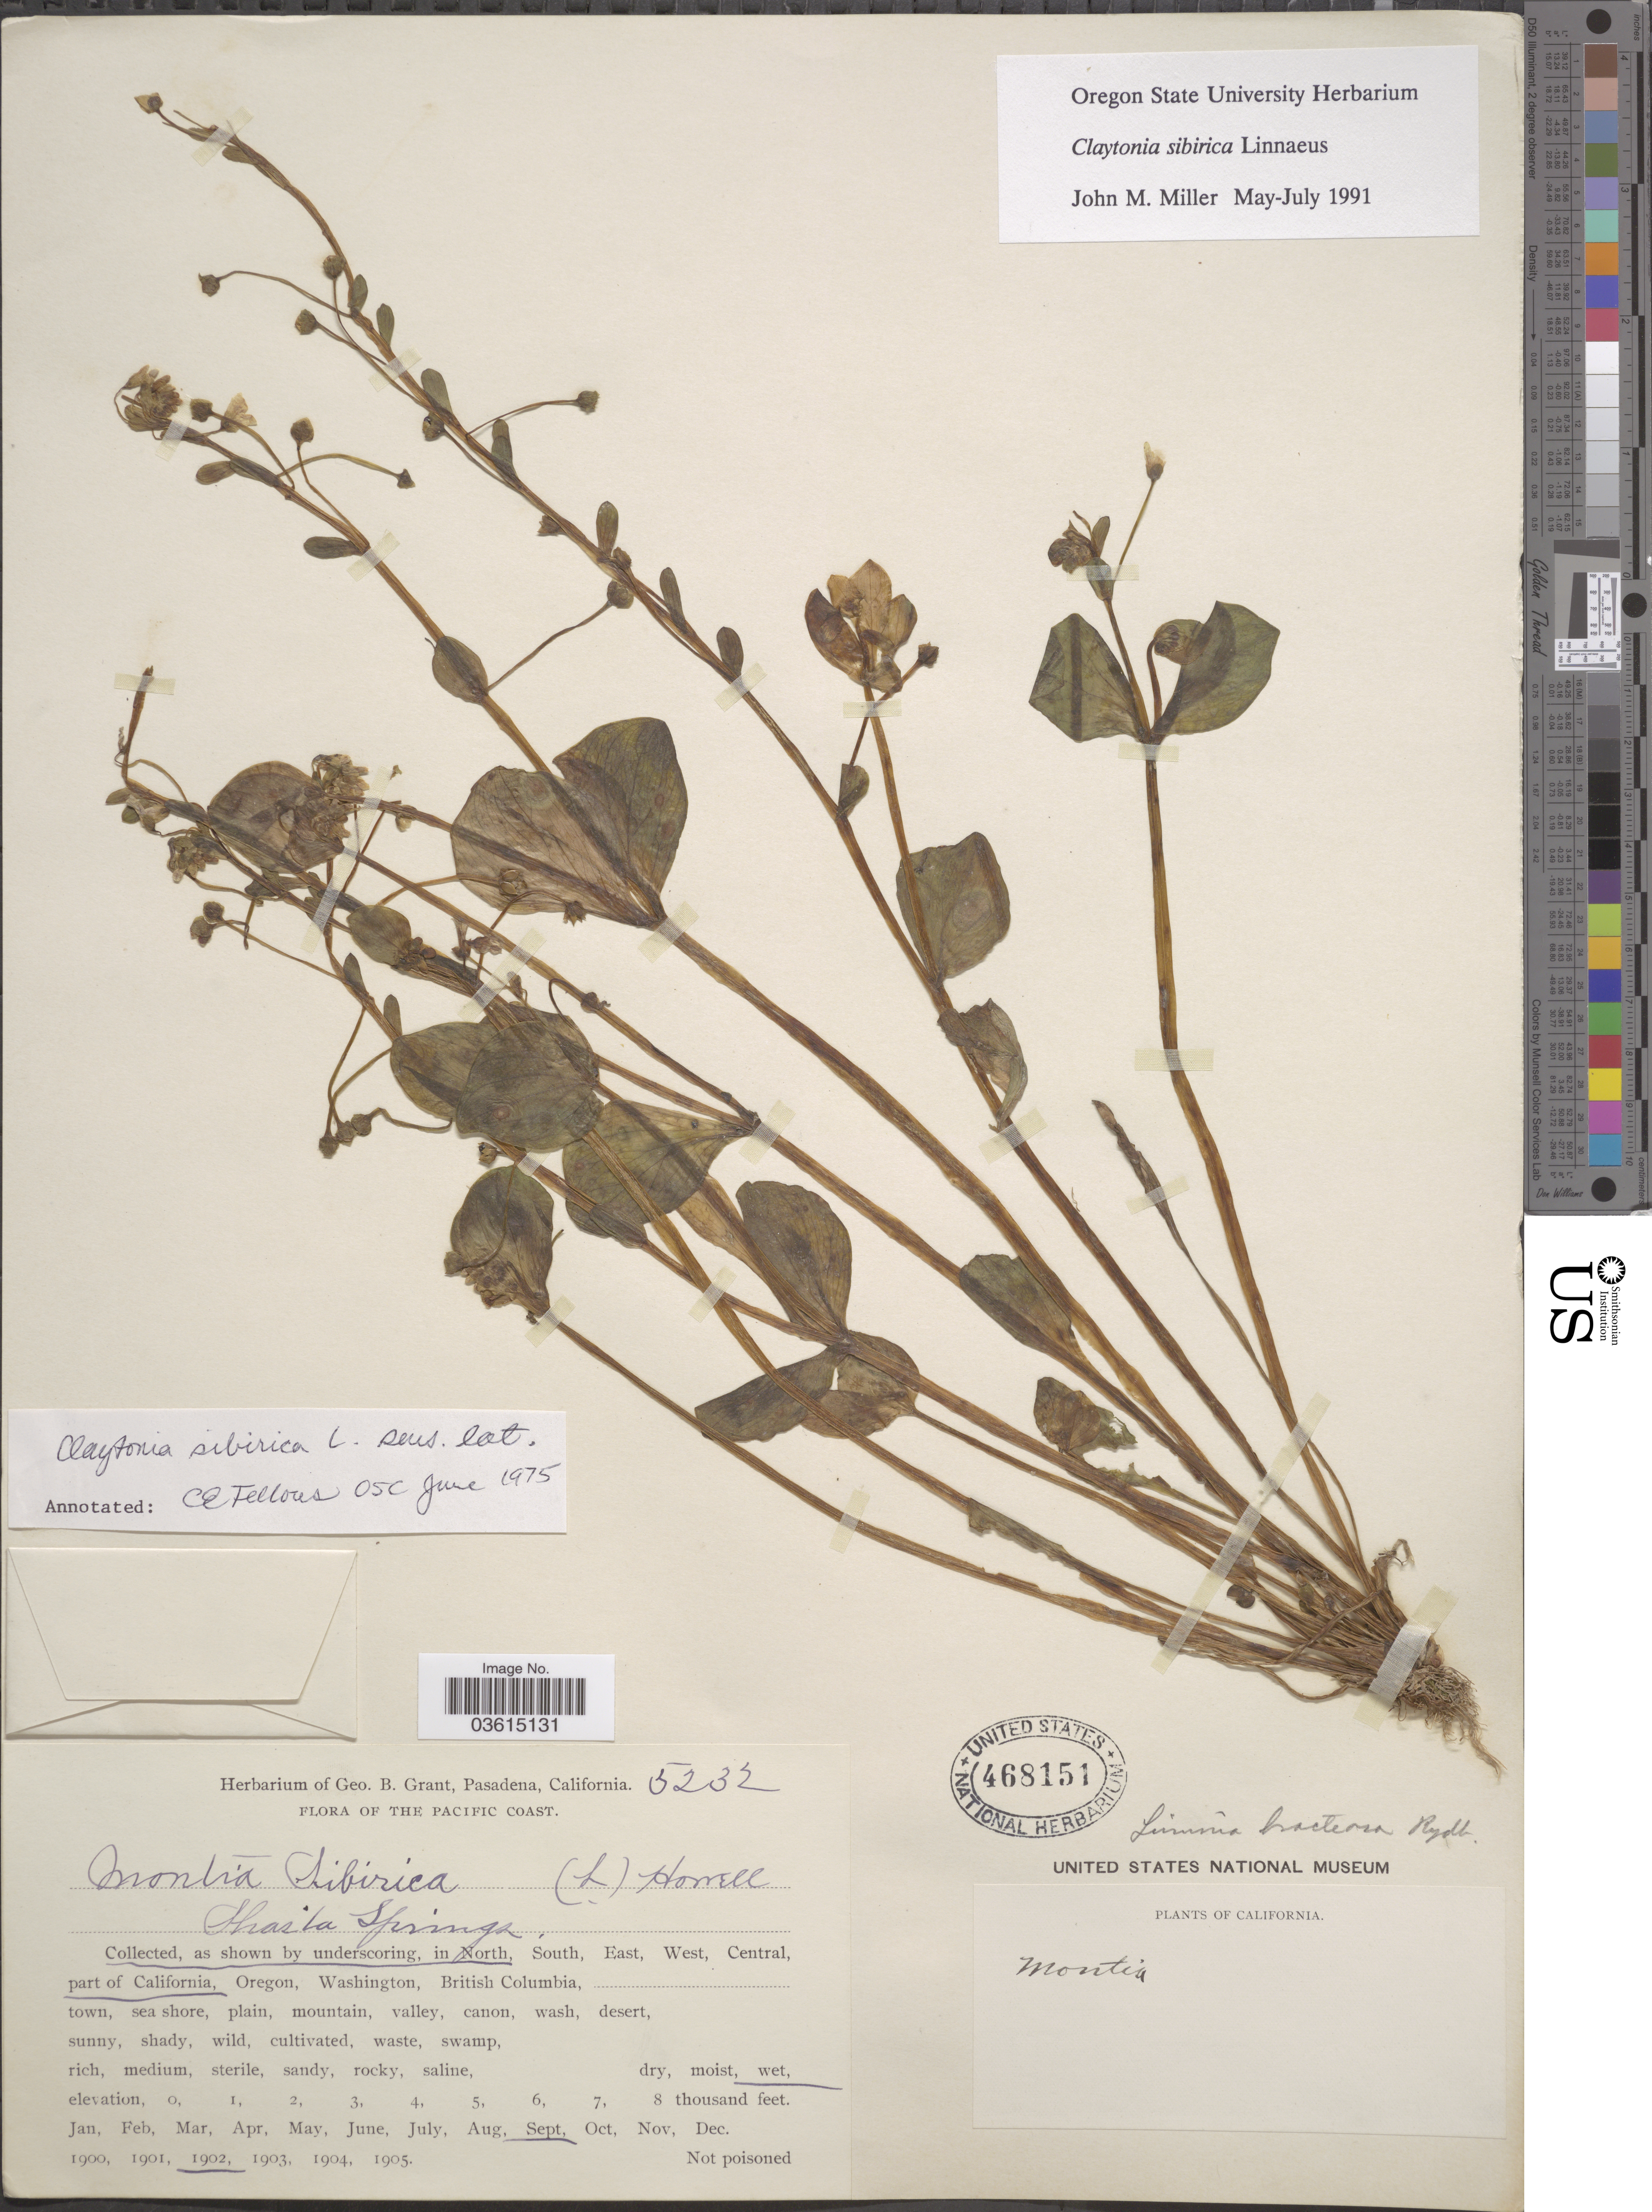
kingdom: Plantae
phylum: Tracheophyta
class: Magnoliopsida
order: Caryophyllales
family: Montiaceae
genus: Claytonia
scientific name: Claytonia sibirica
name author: L.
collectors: ex herb. Geo. B. Grant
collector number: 5232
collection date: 1902-09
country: United States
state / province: California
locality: The Pacific Coast. In North part of California.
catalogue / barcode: US 468151